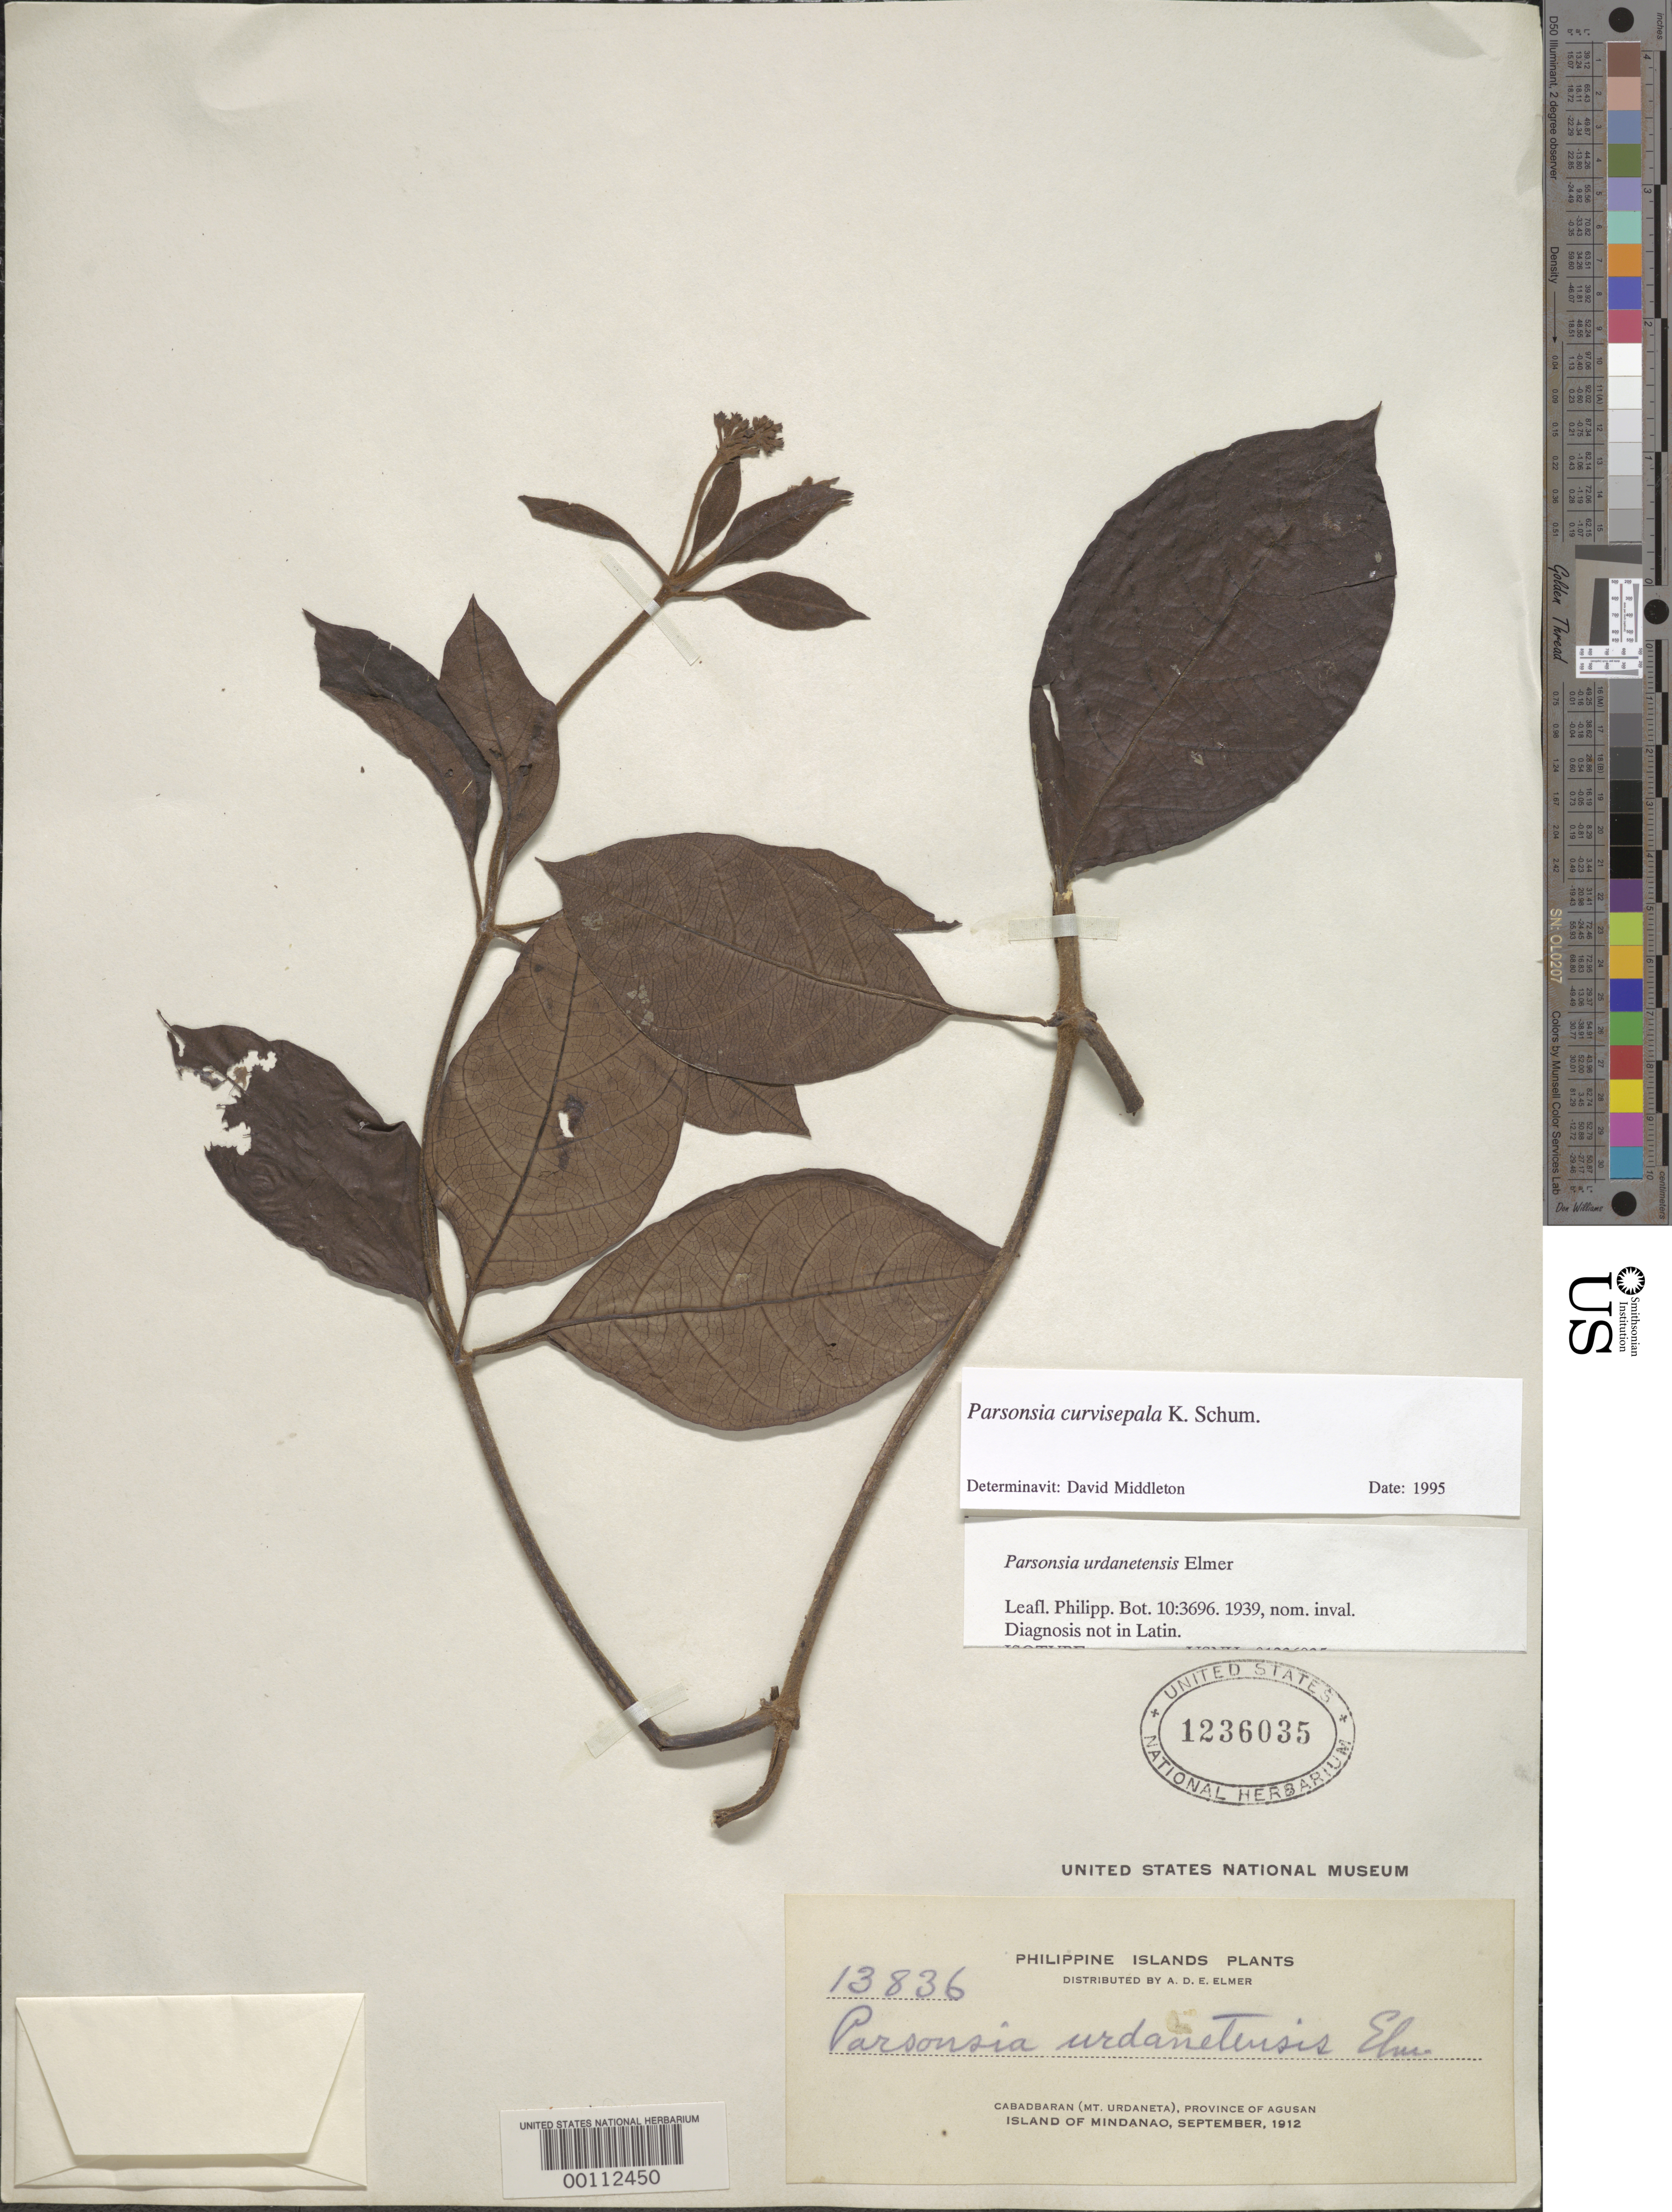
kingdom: Plantae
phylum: Tracheophyta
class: Magnoliopsida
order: Gentianales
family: Apocynaceae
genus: Parsonsia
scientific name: Parsonsia urdanetensis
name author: Elmer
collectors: A. D. E. Elmer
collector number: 13836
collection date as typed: Sep 1912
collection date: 1912-09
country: Philippines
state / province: Caraga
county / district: Agusan del Norte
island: Mindanao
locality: Cabadbaran, Mt. Urdaneta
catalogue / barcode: US 1236035